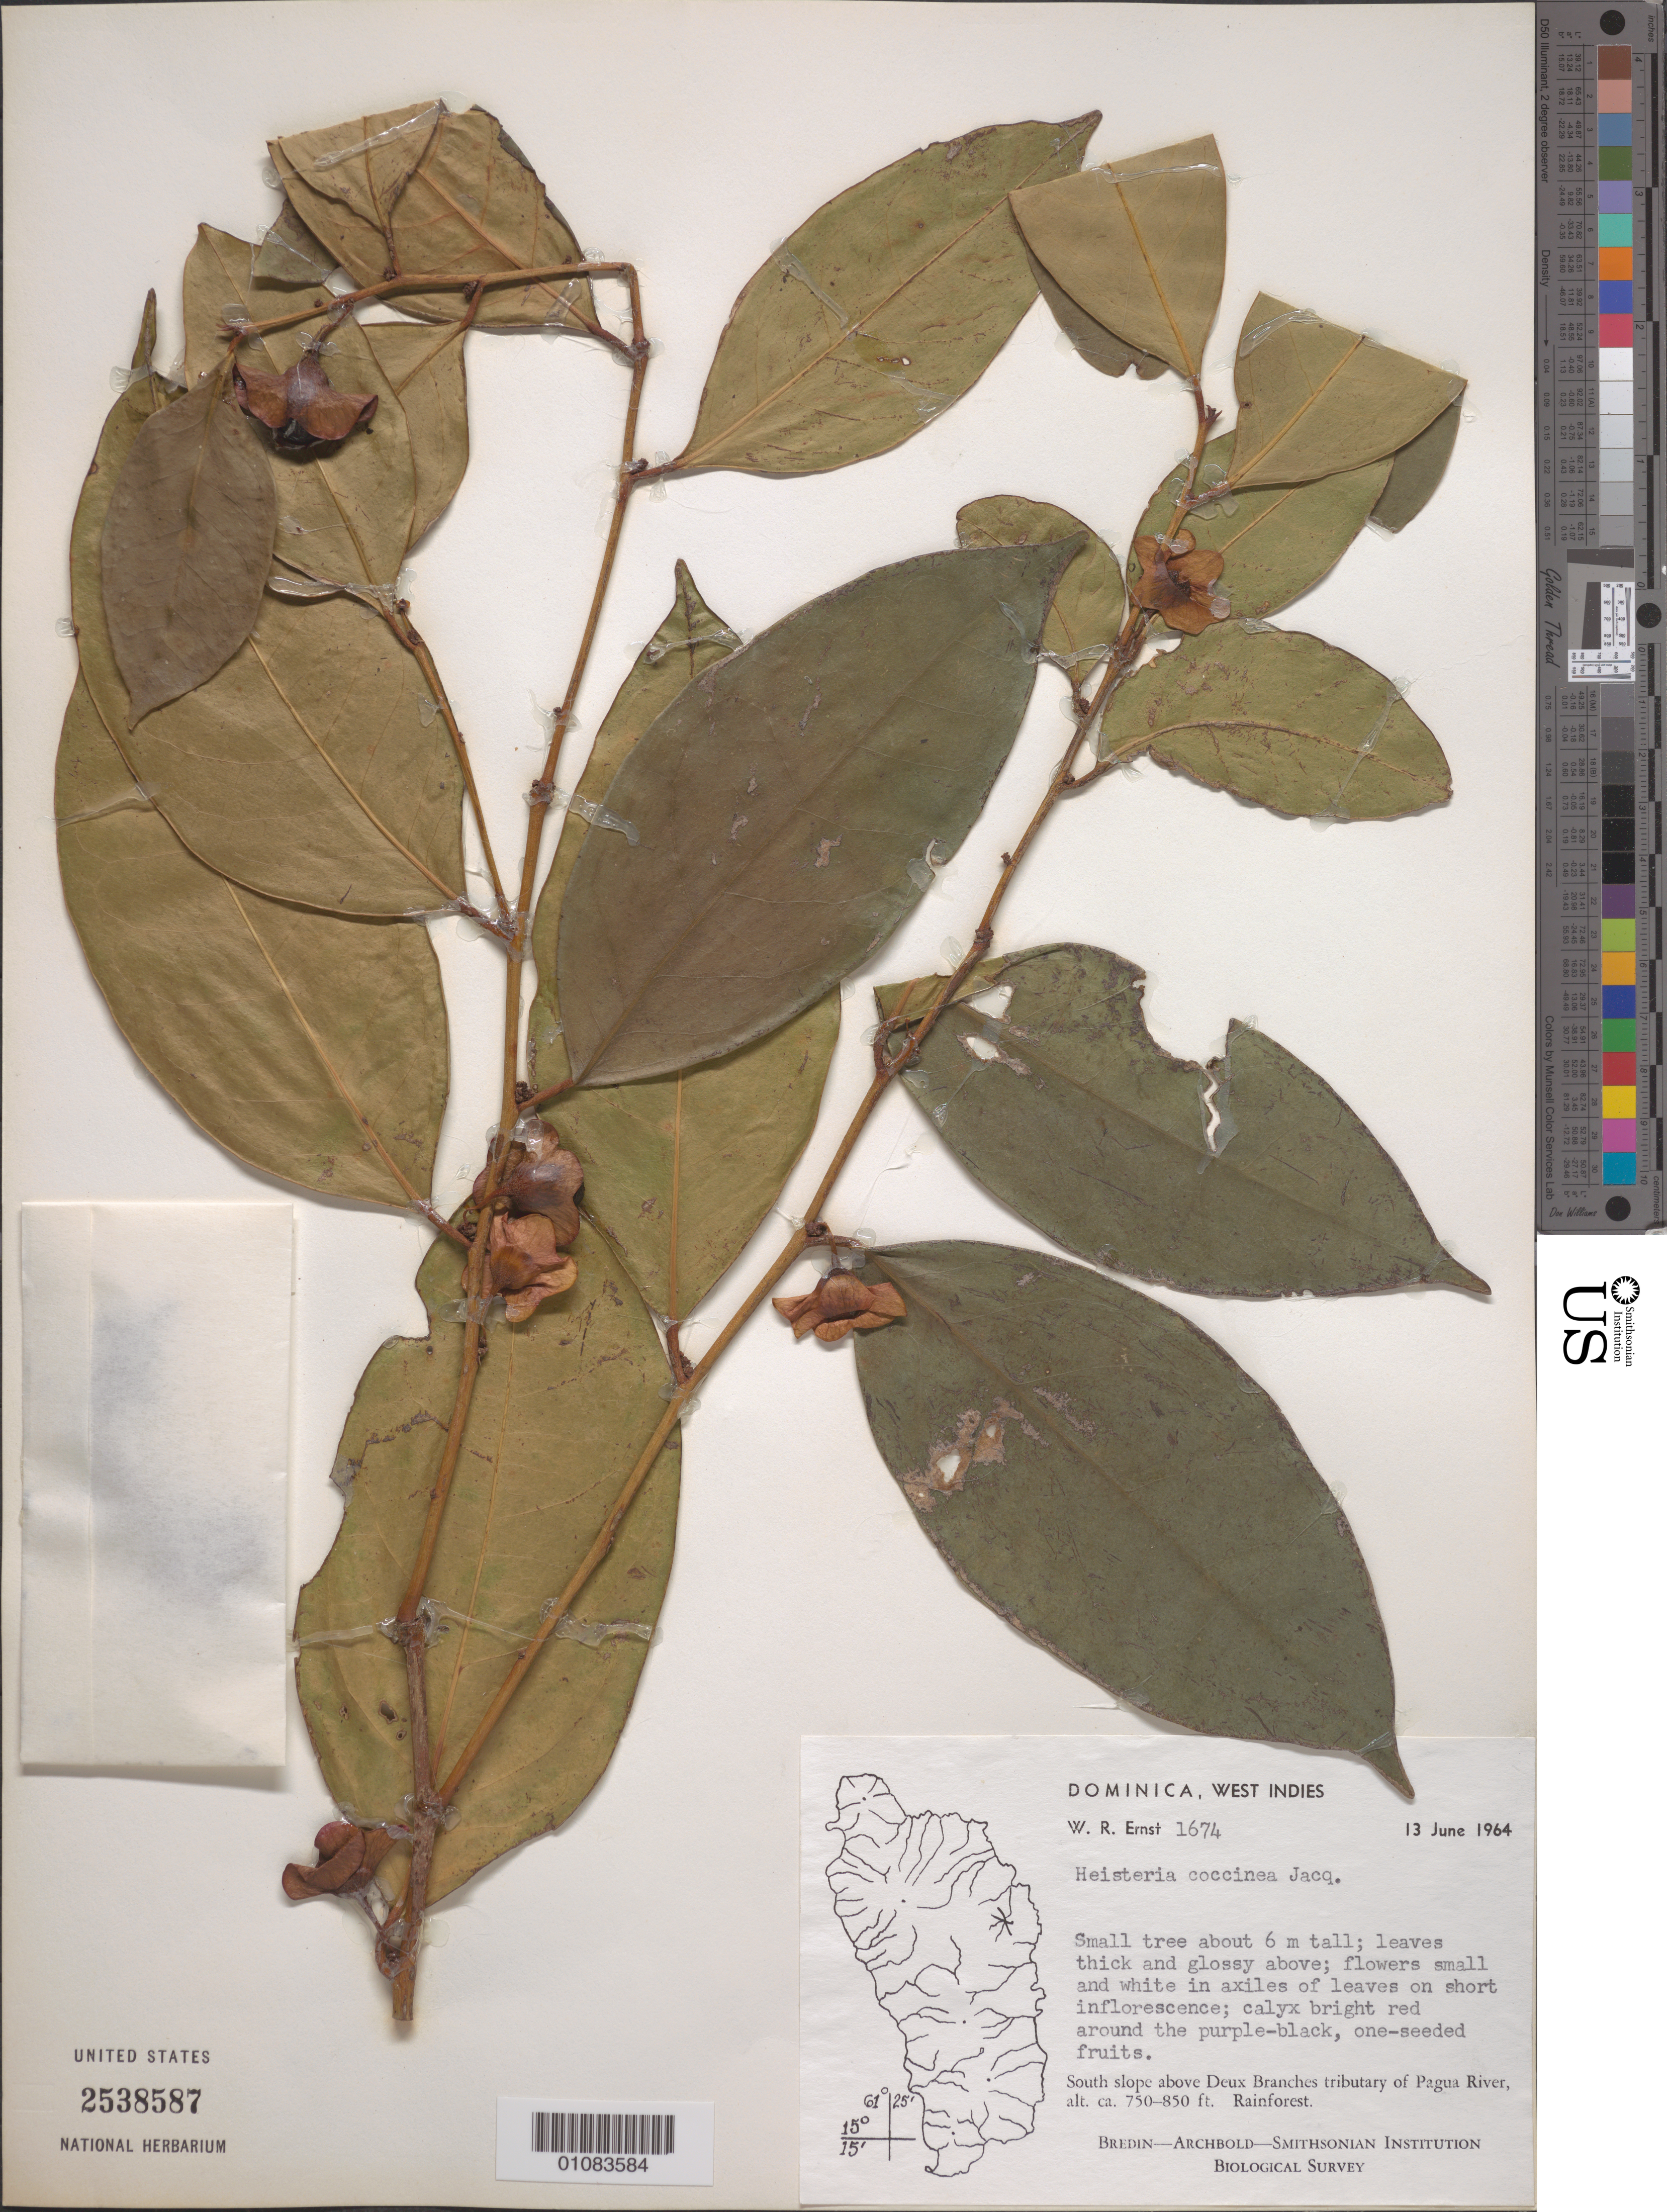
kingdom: Plantae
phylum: Tracheophyta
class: Magnoliopsida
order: Santalales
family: Erythropalaceae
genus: Heisteria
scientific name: Heisteria coccinea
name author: Jacq.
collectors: W. R. Ernst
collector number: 1674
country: Dominica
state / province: St. David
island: Dominica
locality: South slope above Deux Branches tributary of Pagua River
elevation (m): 229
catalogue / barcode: US 2538587